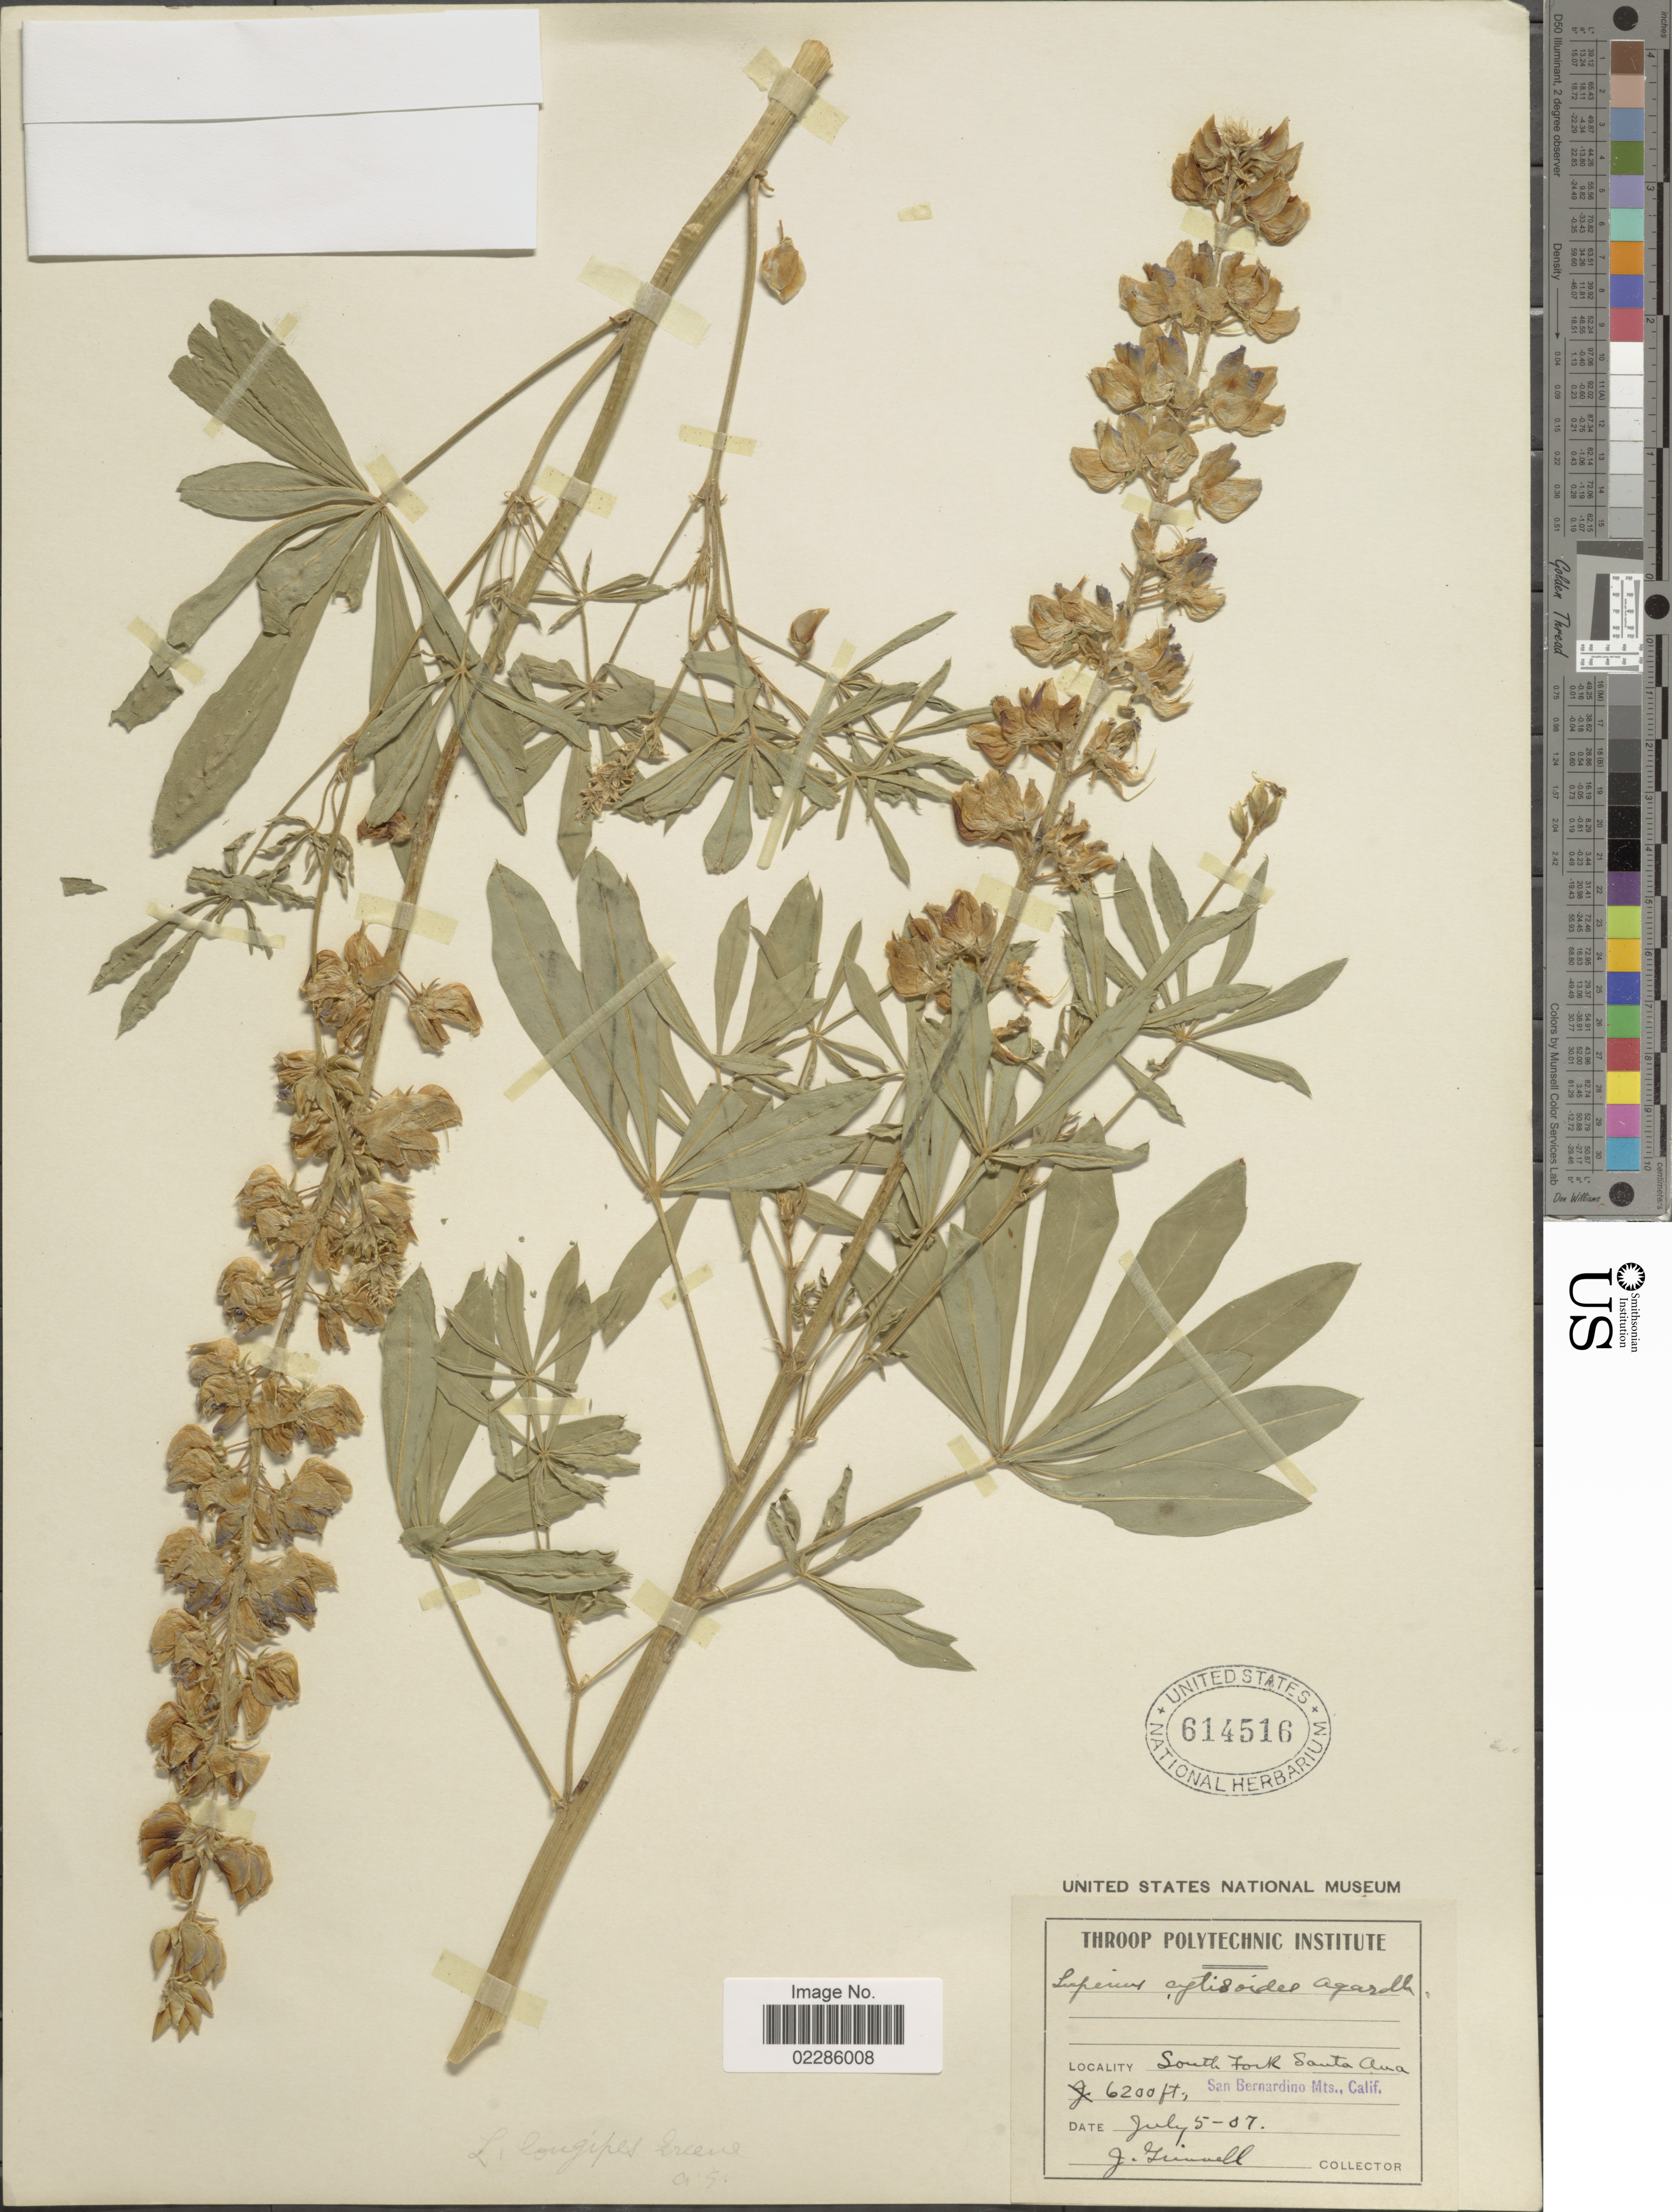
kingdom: Plantae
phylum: Tracheophyta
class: Magnoliopsida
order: Fabales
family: Fabaceae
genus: Lupinus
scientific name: Lupinus longipes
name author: Greene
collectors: J. Grinnell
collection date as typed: Transcribed d/m/y: 5/7/7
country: United States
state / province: California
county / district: San Bernardino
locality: South Fork Santa Ana, San Bernardino Mts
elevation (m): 1890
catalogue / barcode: US 614516